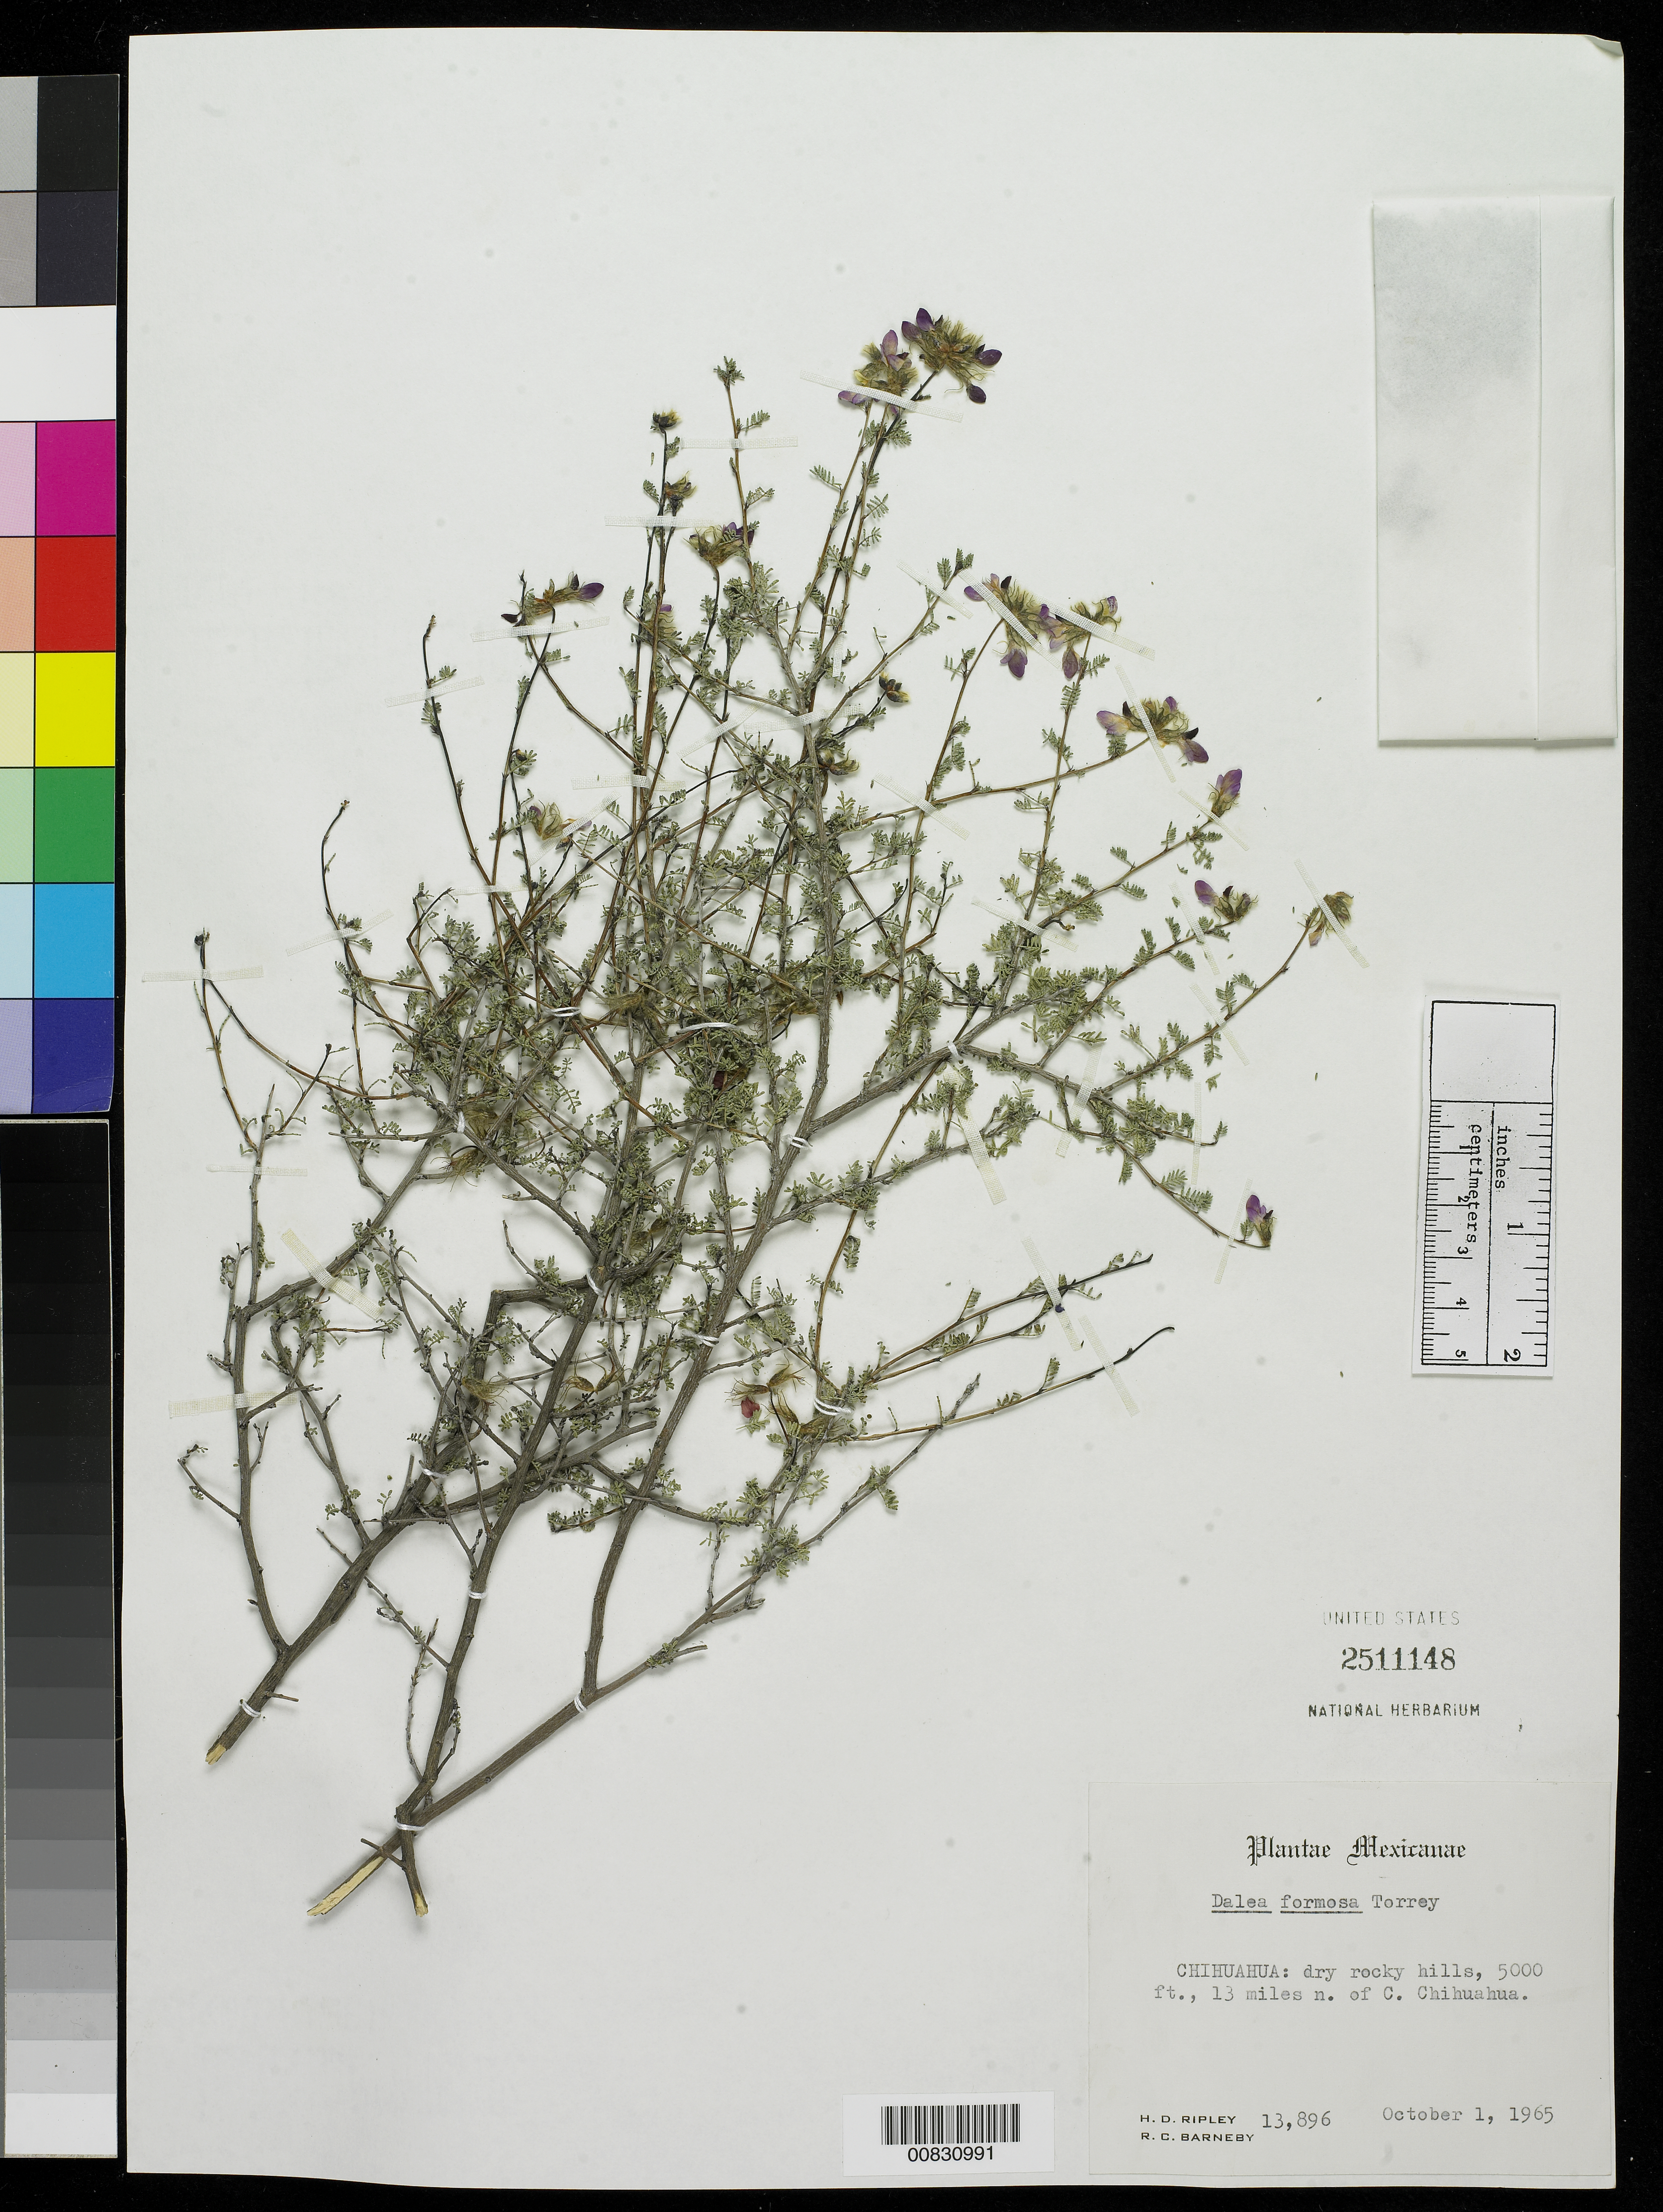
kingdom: Plantae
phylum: Tracheophyta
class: Magnoliopsida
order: Fabales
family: Fabaceae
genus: Dalea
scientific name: Dalea formosa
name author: Torr.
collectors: H. Ripley & R. C. Barneby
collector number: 13896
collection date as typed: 01 Oct 1965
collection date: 1965-10-01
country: Mexico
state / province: Chihuahua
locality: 13 miles N of C. Chihuahua.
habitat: Dry rocky hills.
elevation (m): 1524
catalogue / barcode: US 2511148